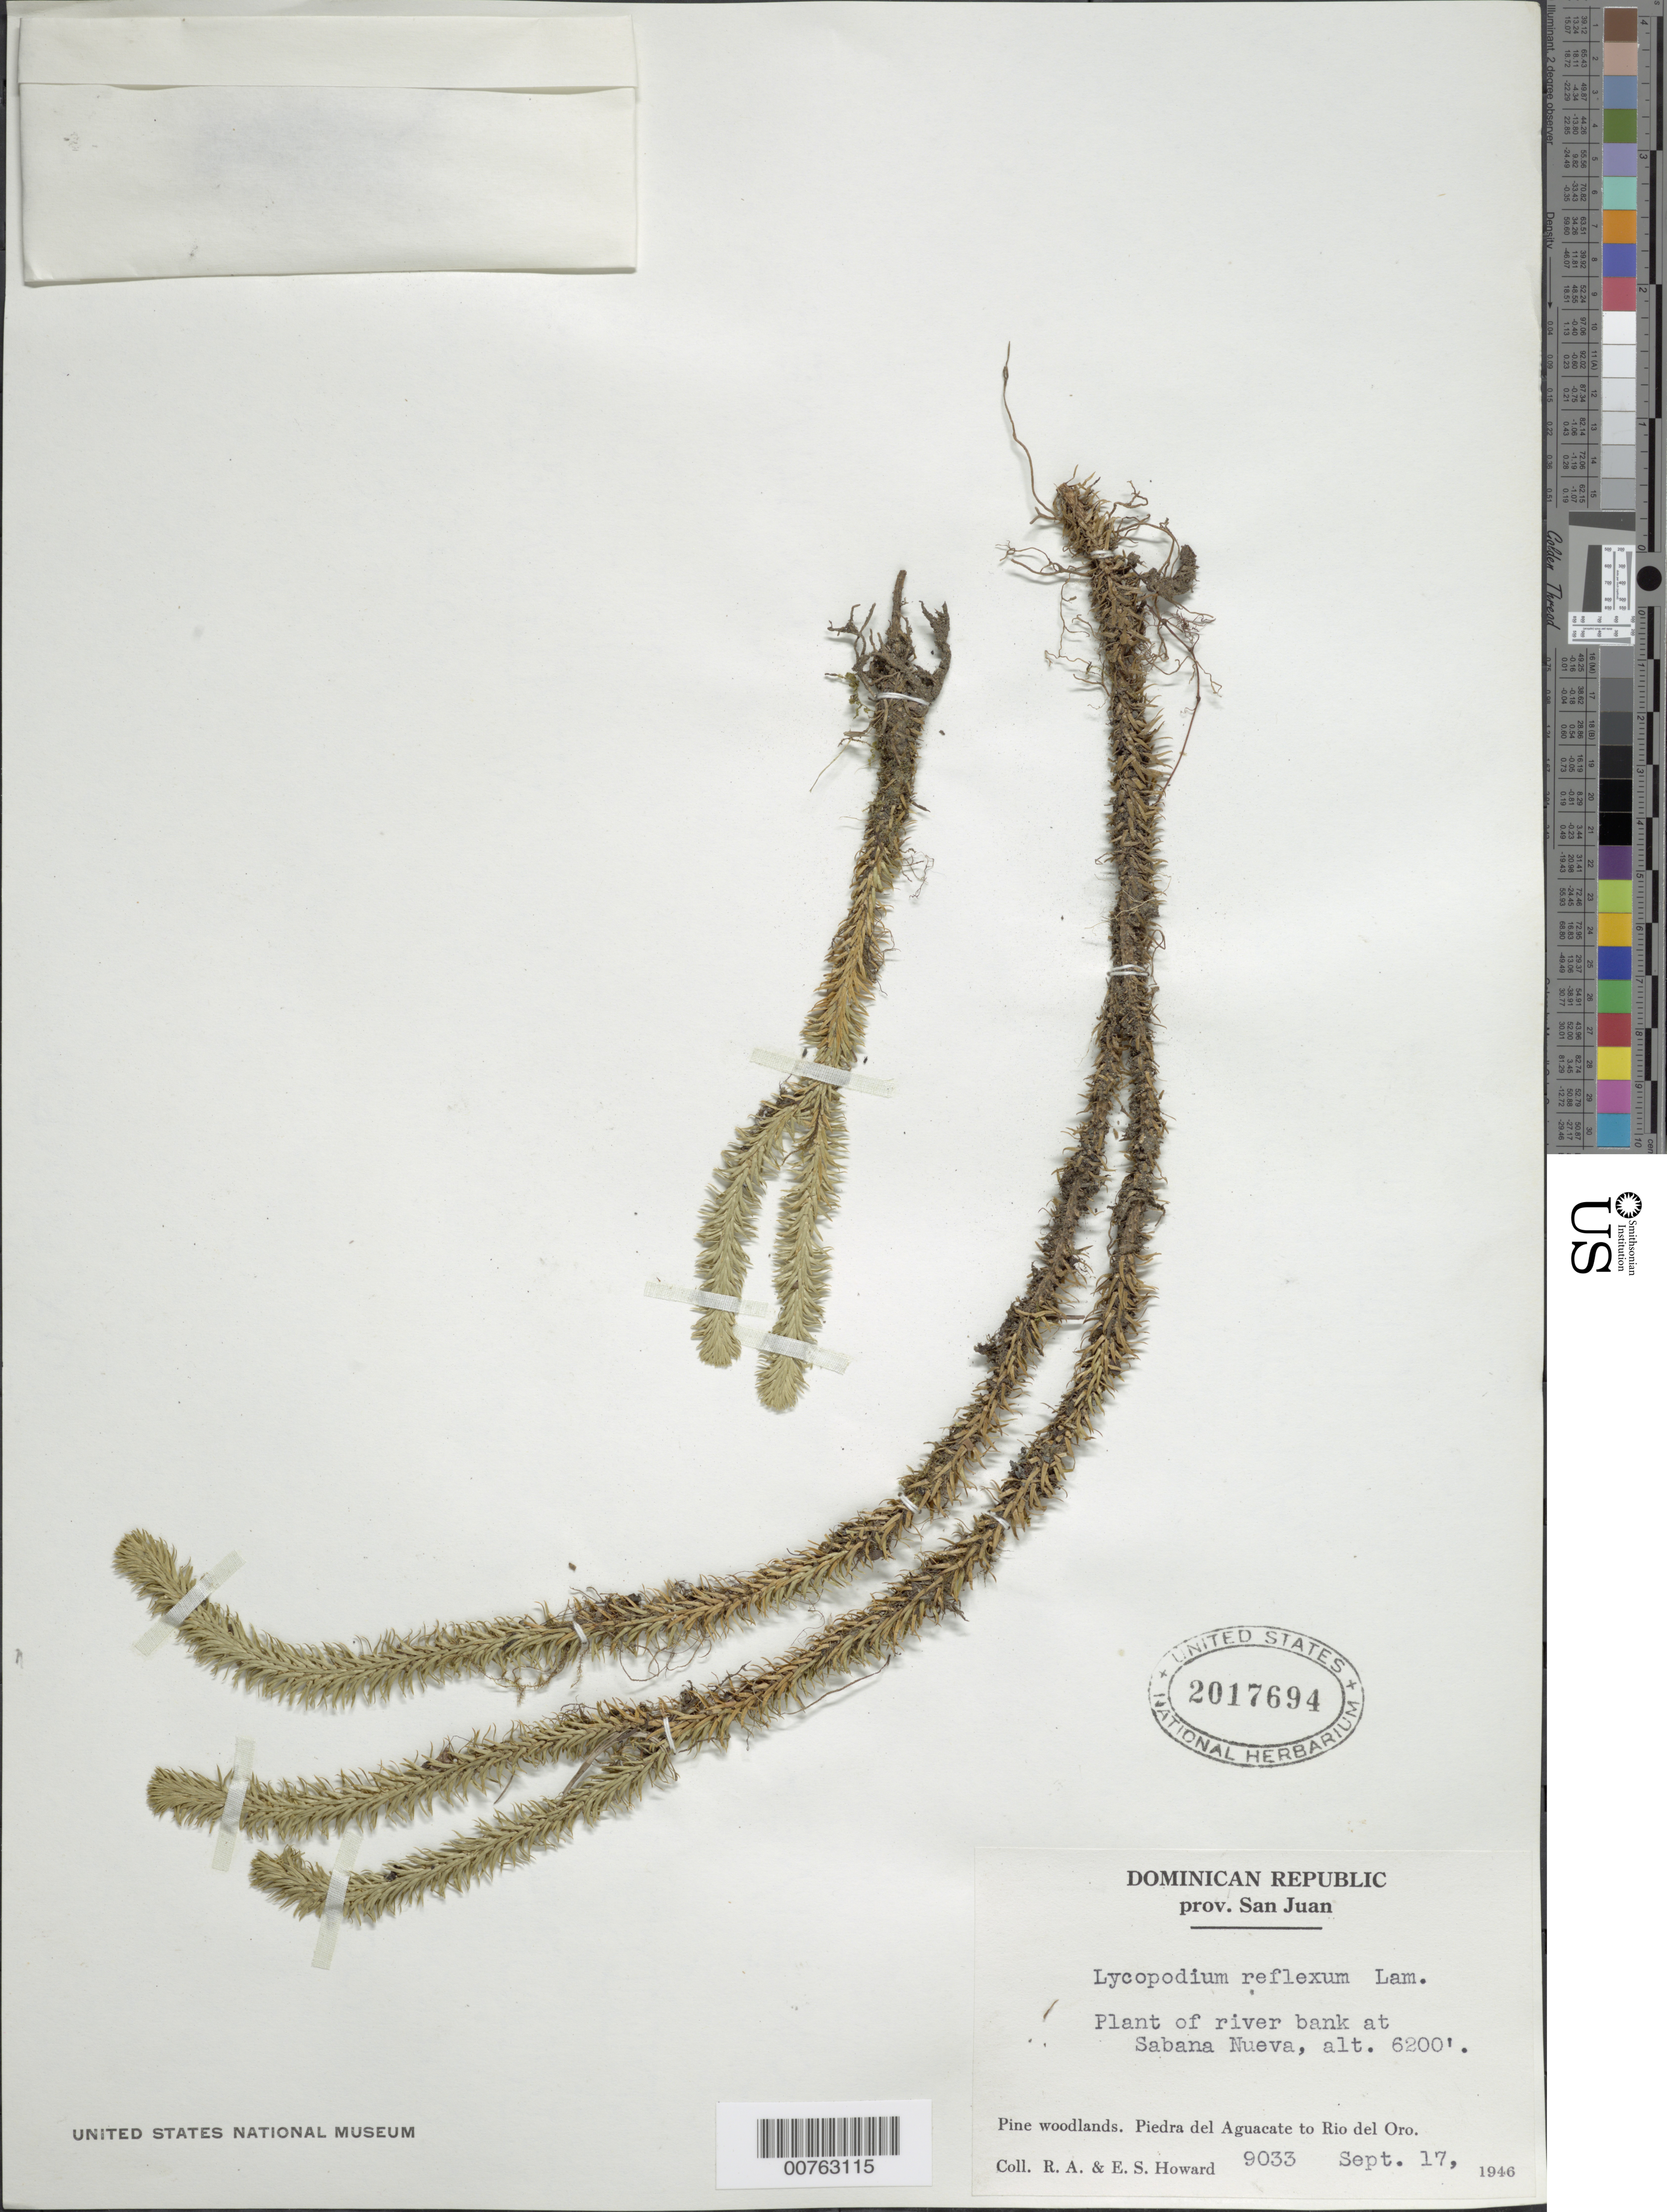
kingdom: Plantae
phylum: Tracheophyta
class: Lycopodiopsida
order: Lycopodiales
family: Lycopodiaceae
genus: Phlegmariurus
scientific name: Phlegmariurus reflexus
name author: (Lam.) B. Øllg.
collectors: R. A. Howard & E. S. Howard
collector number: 9033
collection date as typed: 17 Sep 1946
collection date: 1946-09-17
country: Dominican Republic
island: Hispaniola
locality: Prov. San Juan. Sabana Nueva. Piedra del Aguacate to Río de Oro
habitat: Pine woodlands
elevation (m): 1890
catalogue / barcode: US 2017694